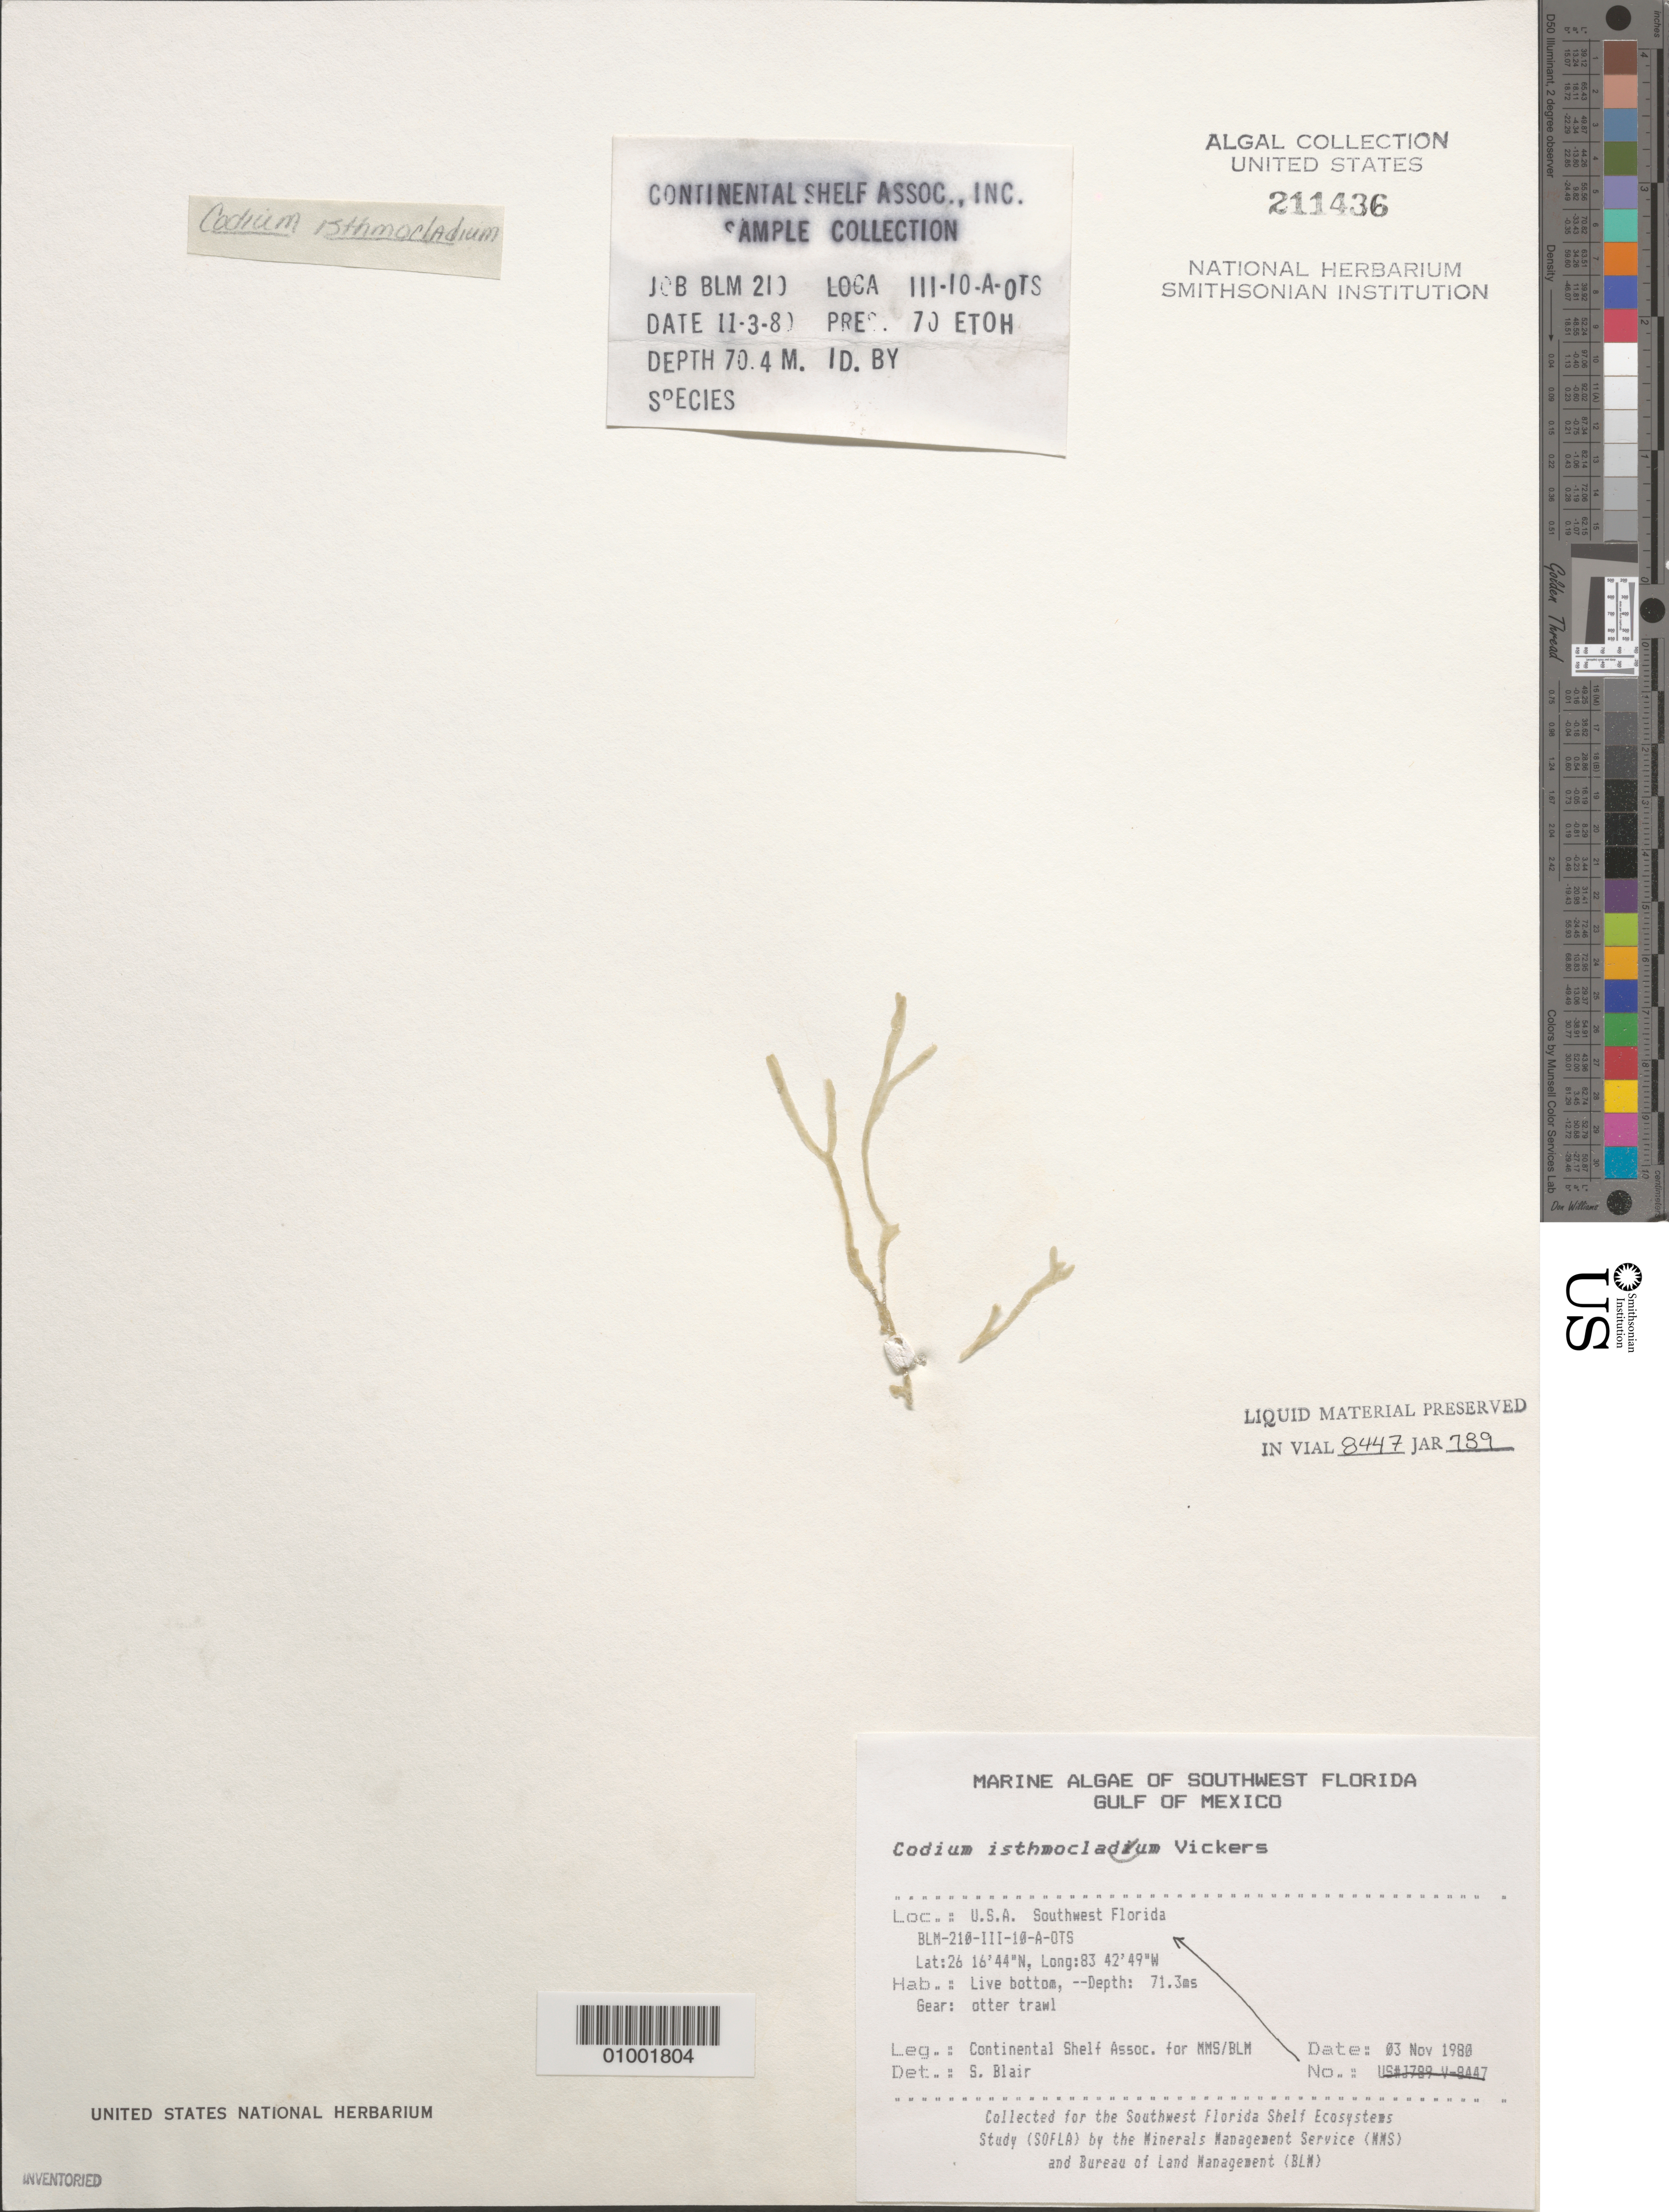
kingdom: Plantae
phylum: Chlorophyta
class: Ulvophyceae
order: Bryopsidales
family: Codiaceae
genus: Codium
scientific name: Codium isthmocladum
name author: Vickers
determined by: Blair, S. M.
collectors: Continental Shelf Associates for the MMS/BLM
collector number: BLM-210-III-10-A-OTS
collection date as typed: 03 Nov 1980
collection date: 1980-11-03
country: United States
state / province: Florida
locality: Gulf of Mexico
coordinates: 26 16'44"N, 83 42'49"W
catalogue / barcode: US 211436